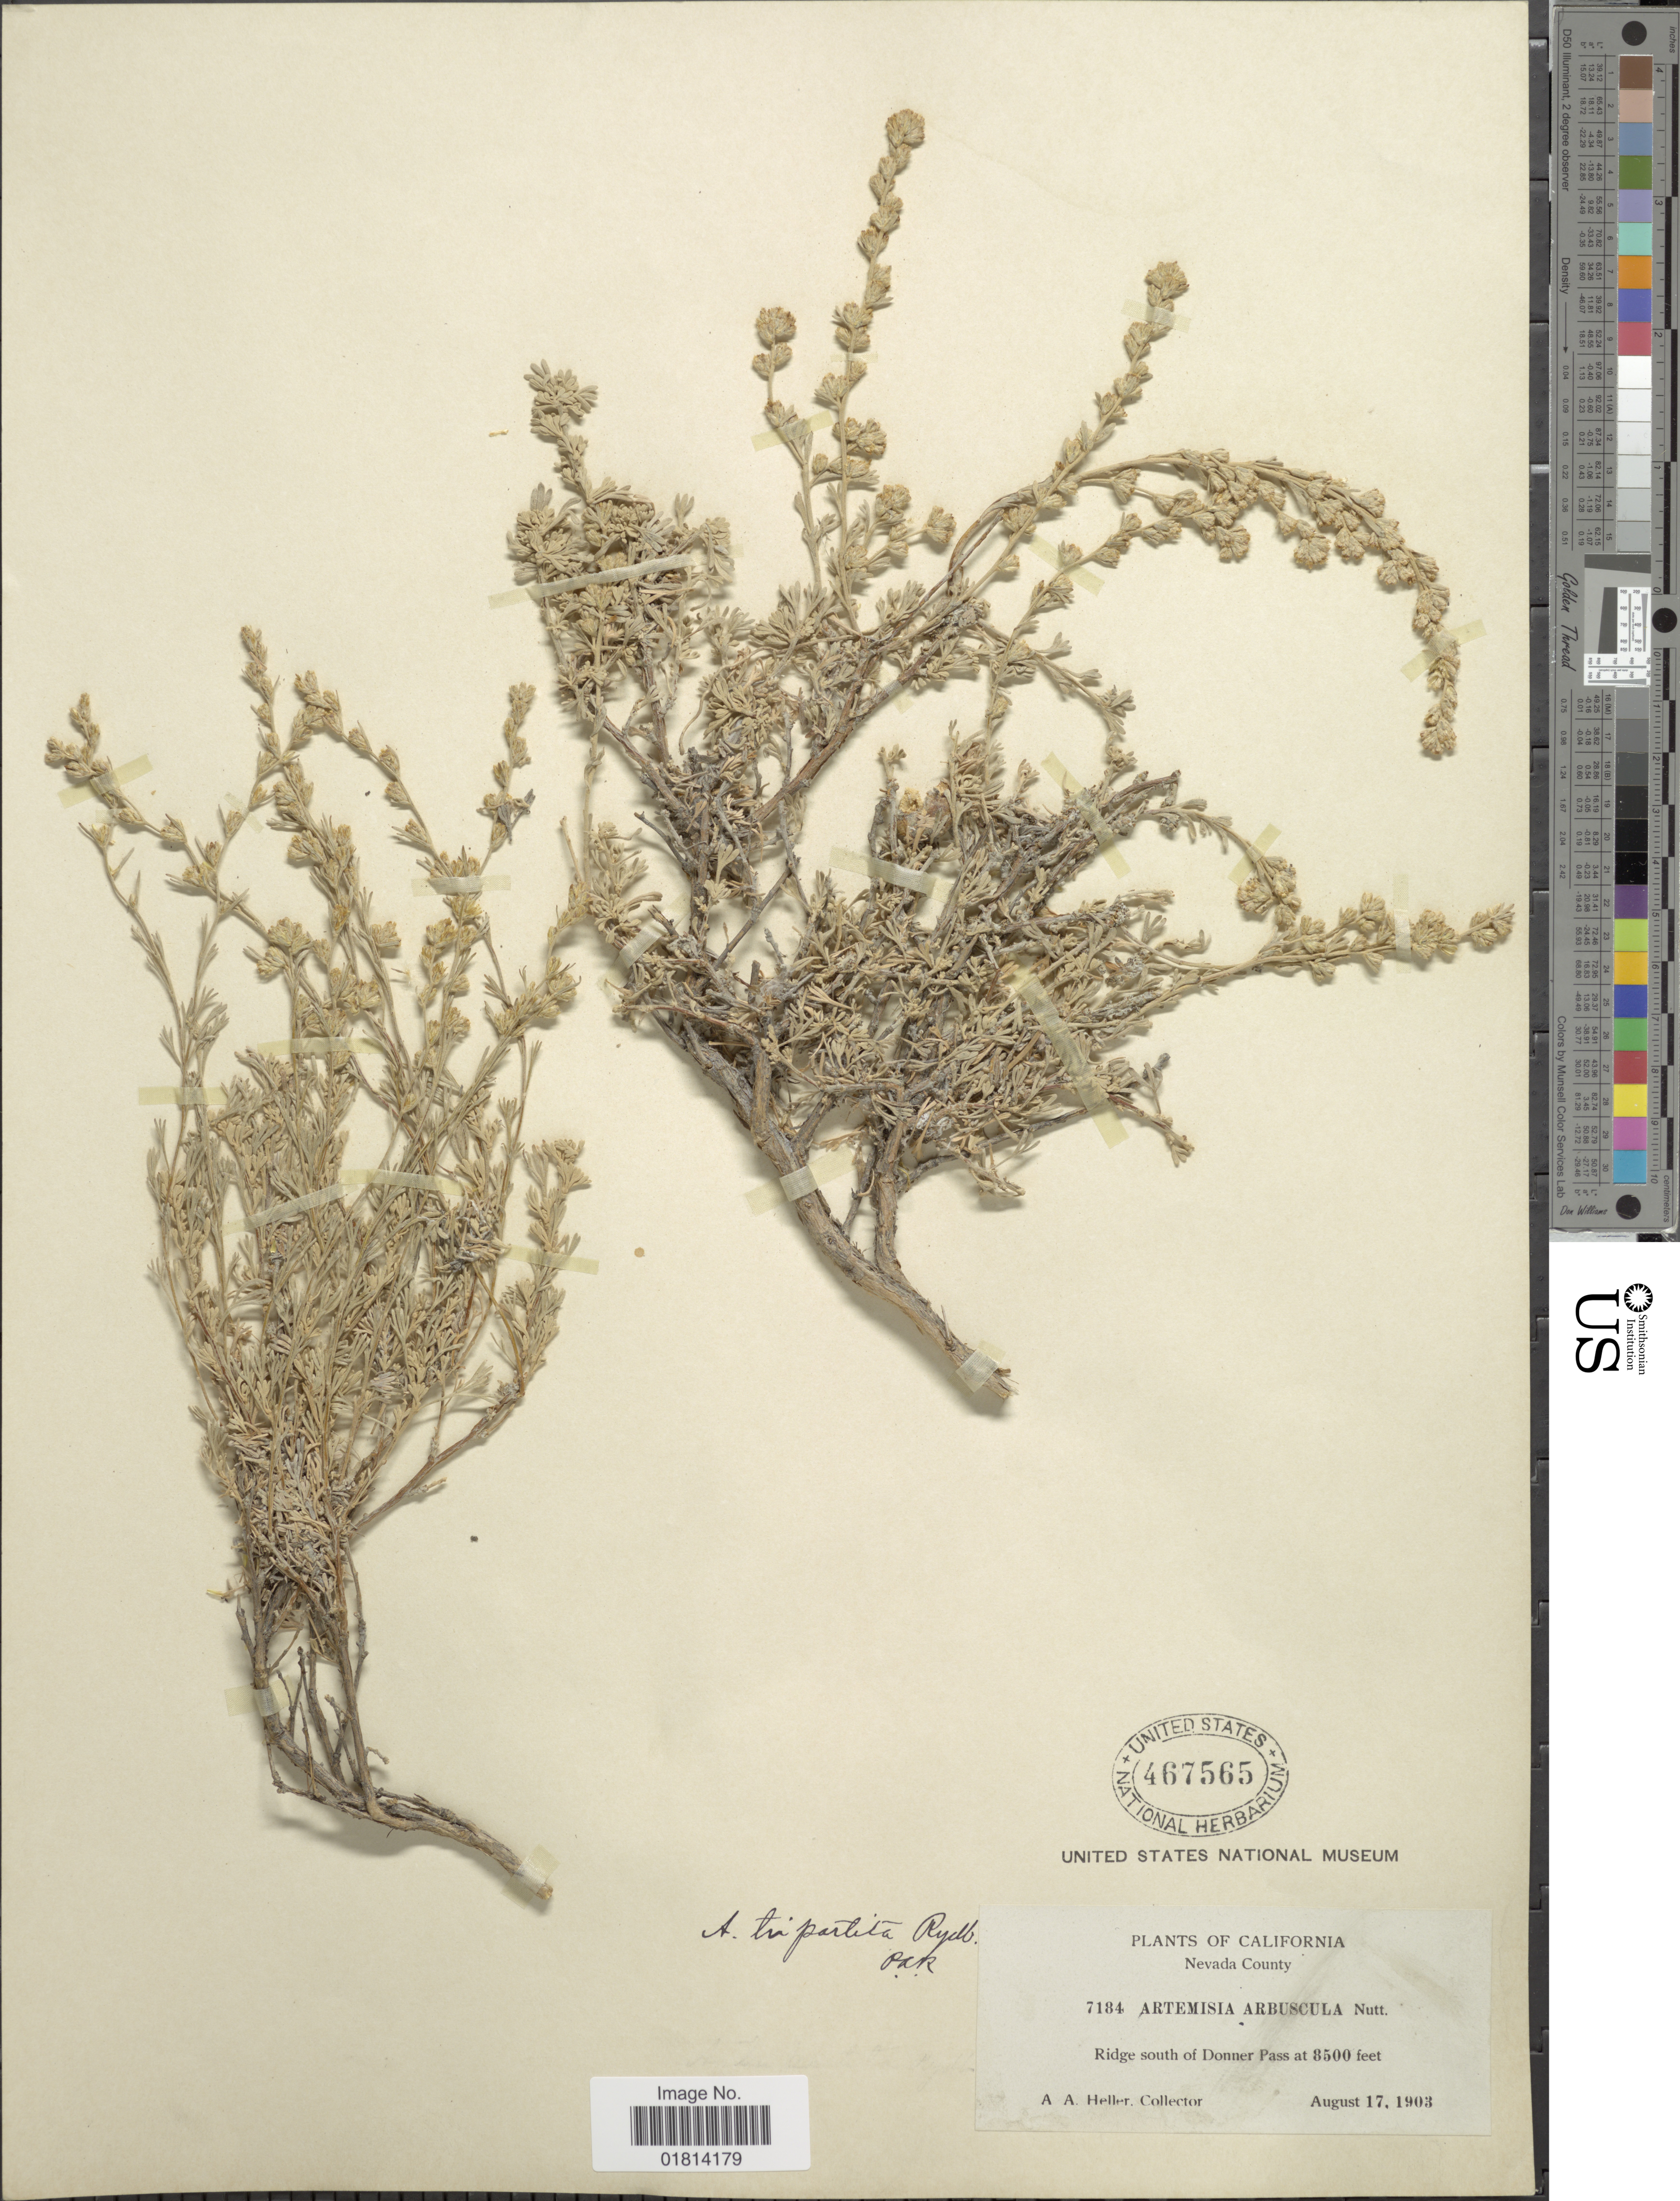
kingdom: Plantae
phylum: Tracheophyta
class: Magnoliopsida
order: Asterales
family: Asteraceae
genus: Artemisia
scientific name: Artemisia arbuscula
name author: Nutt.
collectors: A. A. Heller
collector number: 7184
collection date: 1903-08-17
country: United States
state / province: California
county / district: Nevada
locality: Nevada County. Ridge south of Donner Pass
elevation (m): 2591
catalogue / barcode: US 467565